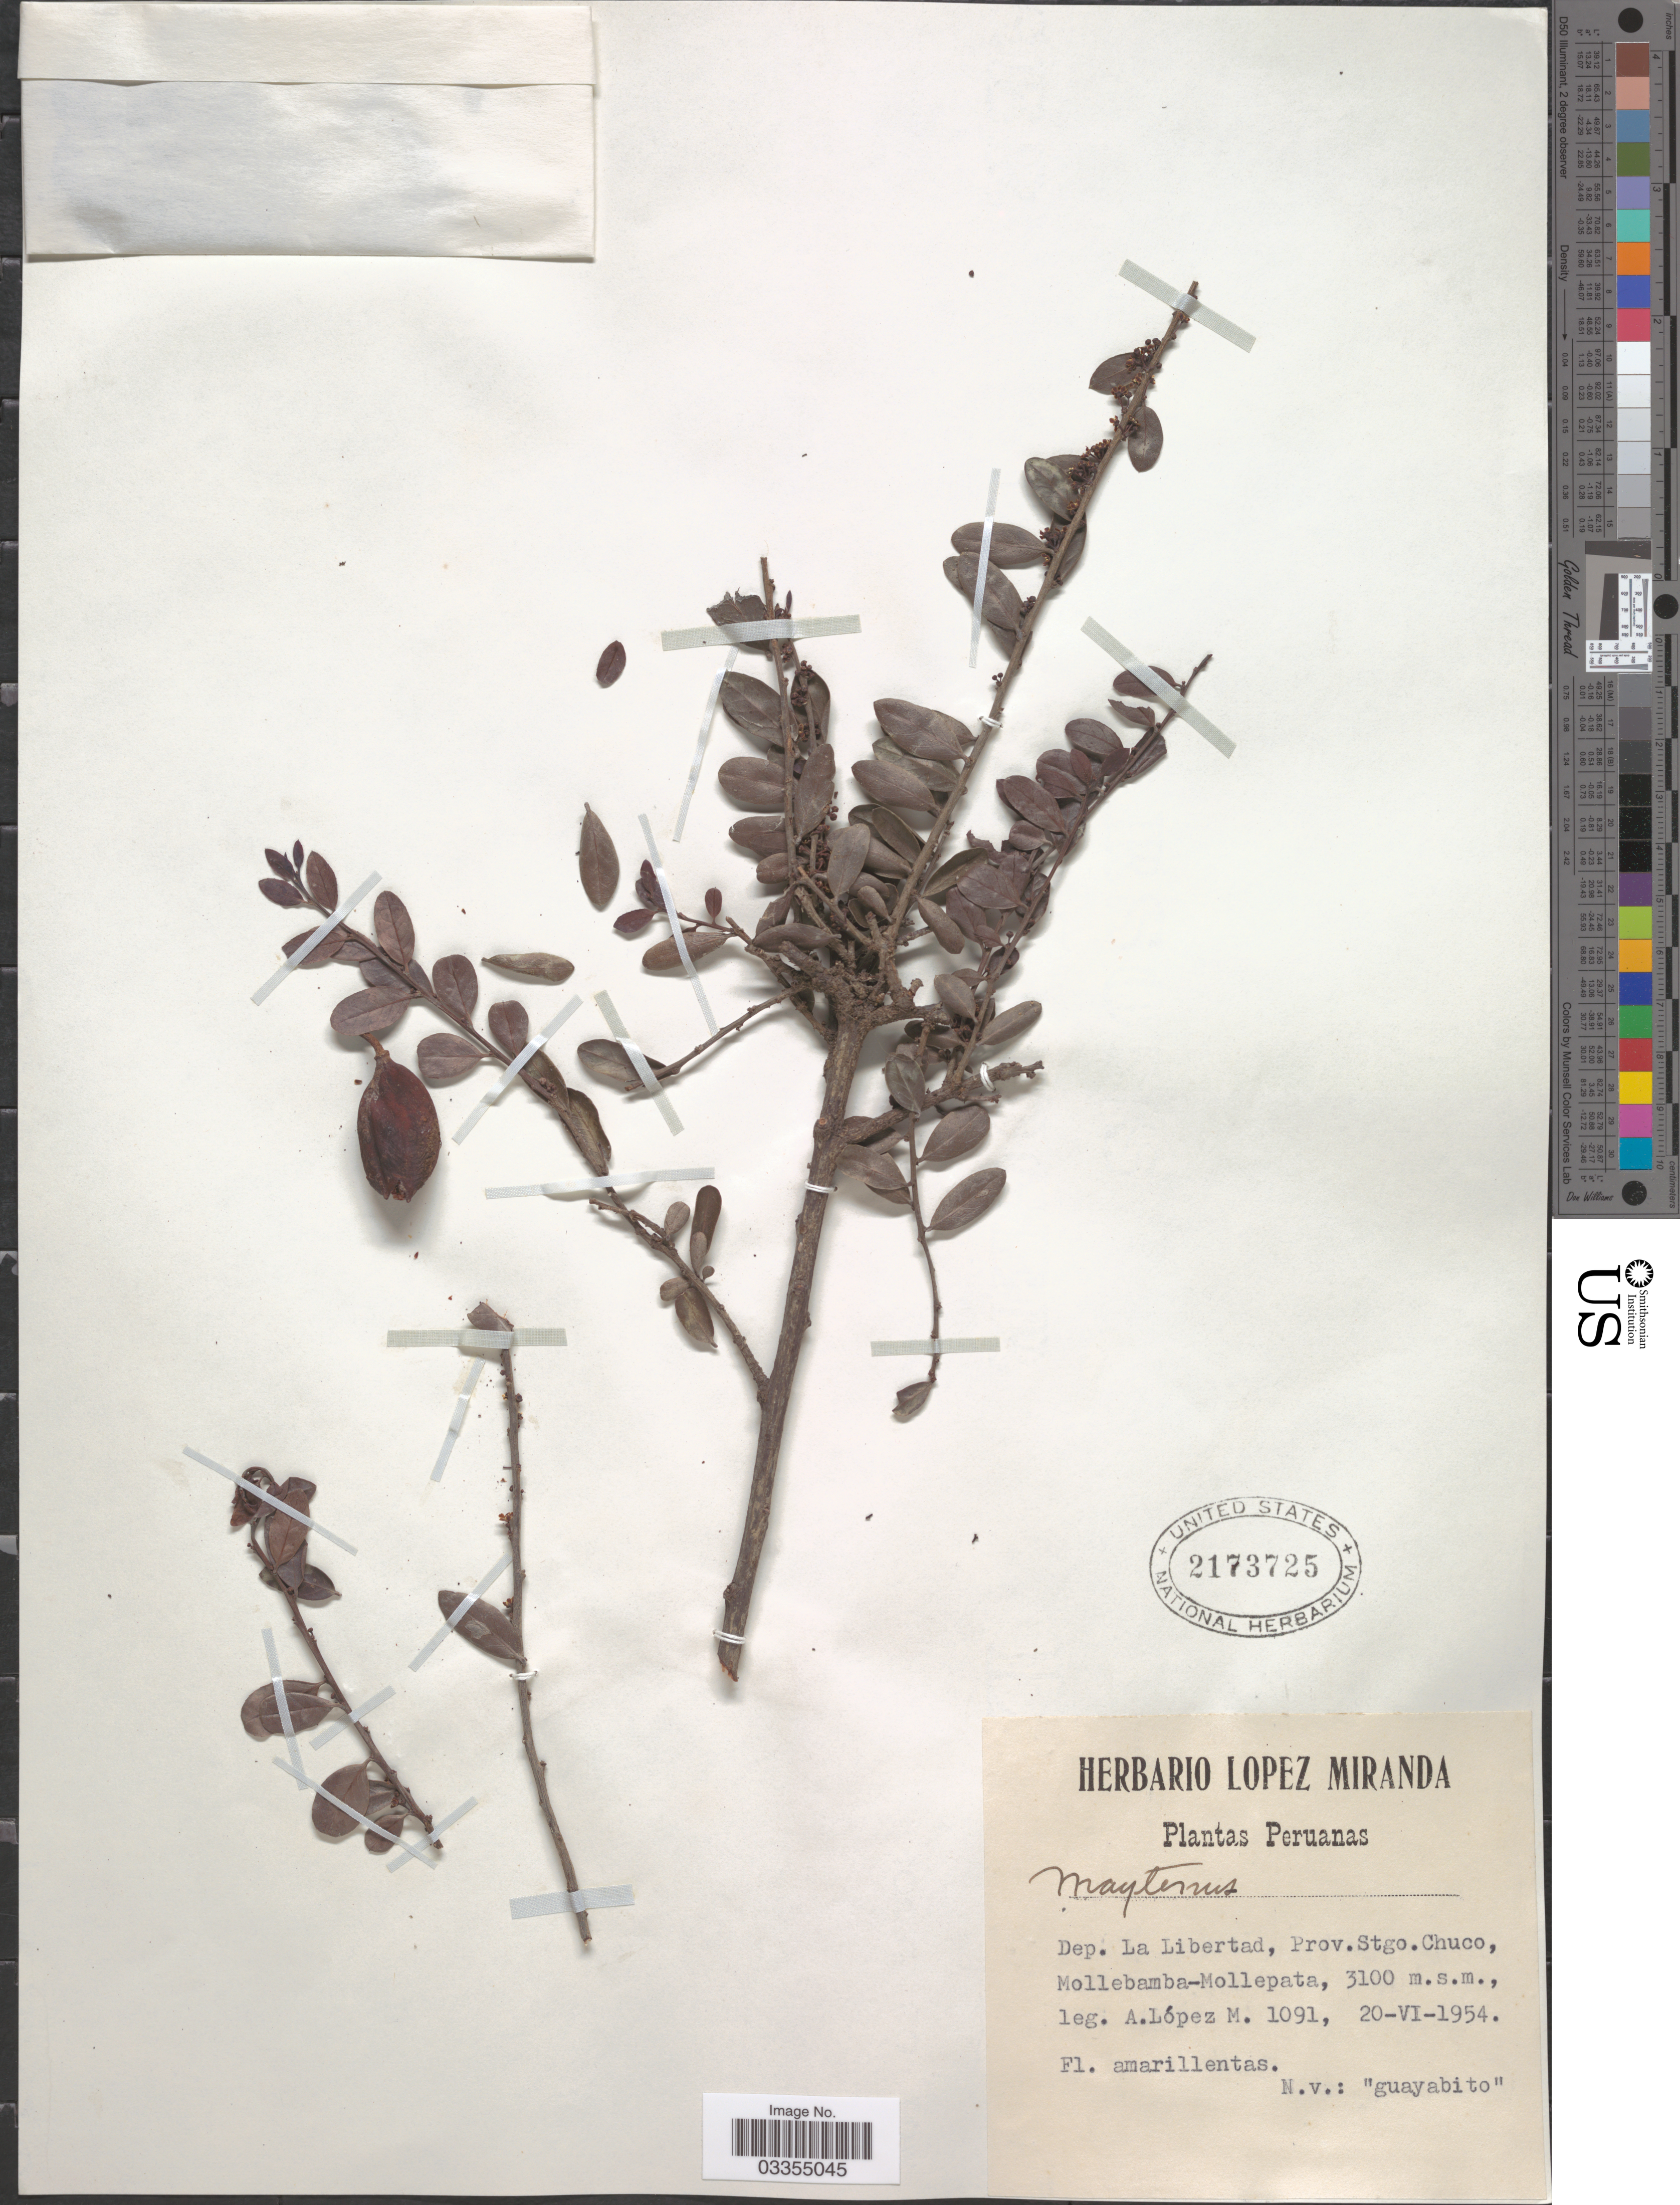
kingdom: Plantae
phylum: Tracheophyta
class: Magnoliopsida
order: Celastrales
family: Celastraceae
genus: Maytenus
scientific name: Maytenus sp.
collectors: A. López M.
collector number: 1091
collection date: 1954-06-20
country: Peru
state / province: La Libertad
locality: Dep. La Libertad, Prov. Stgo. Chuco, Mollebamba-Mollepata.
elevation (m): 3100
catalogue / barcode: US 2173725